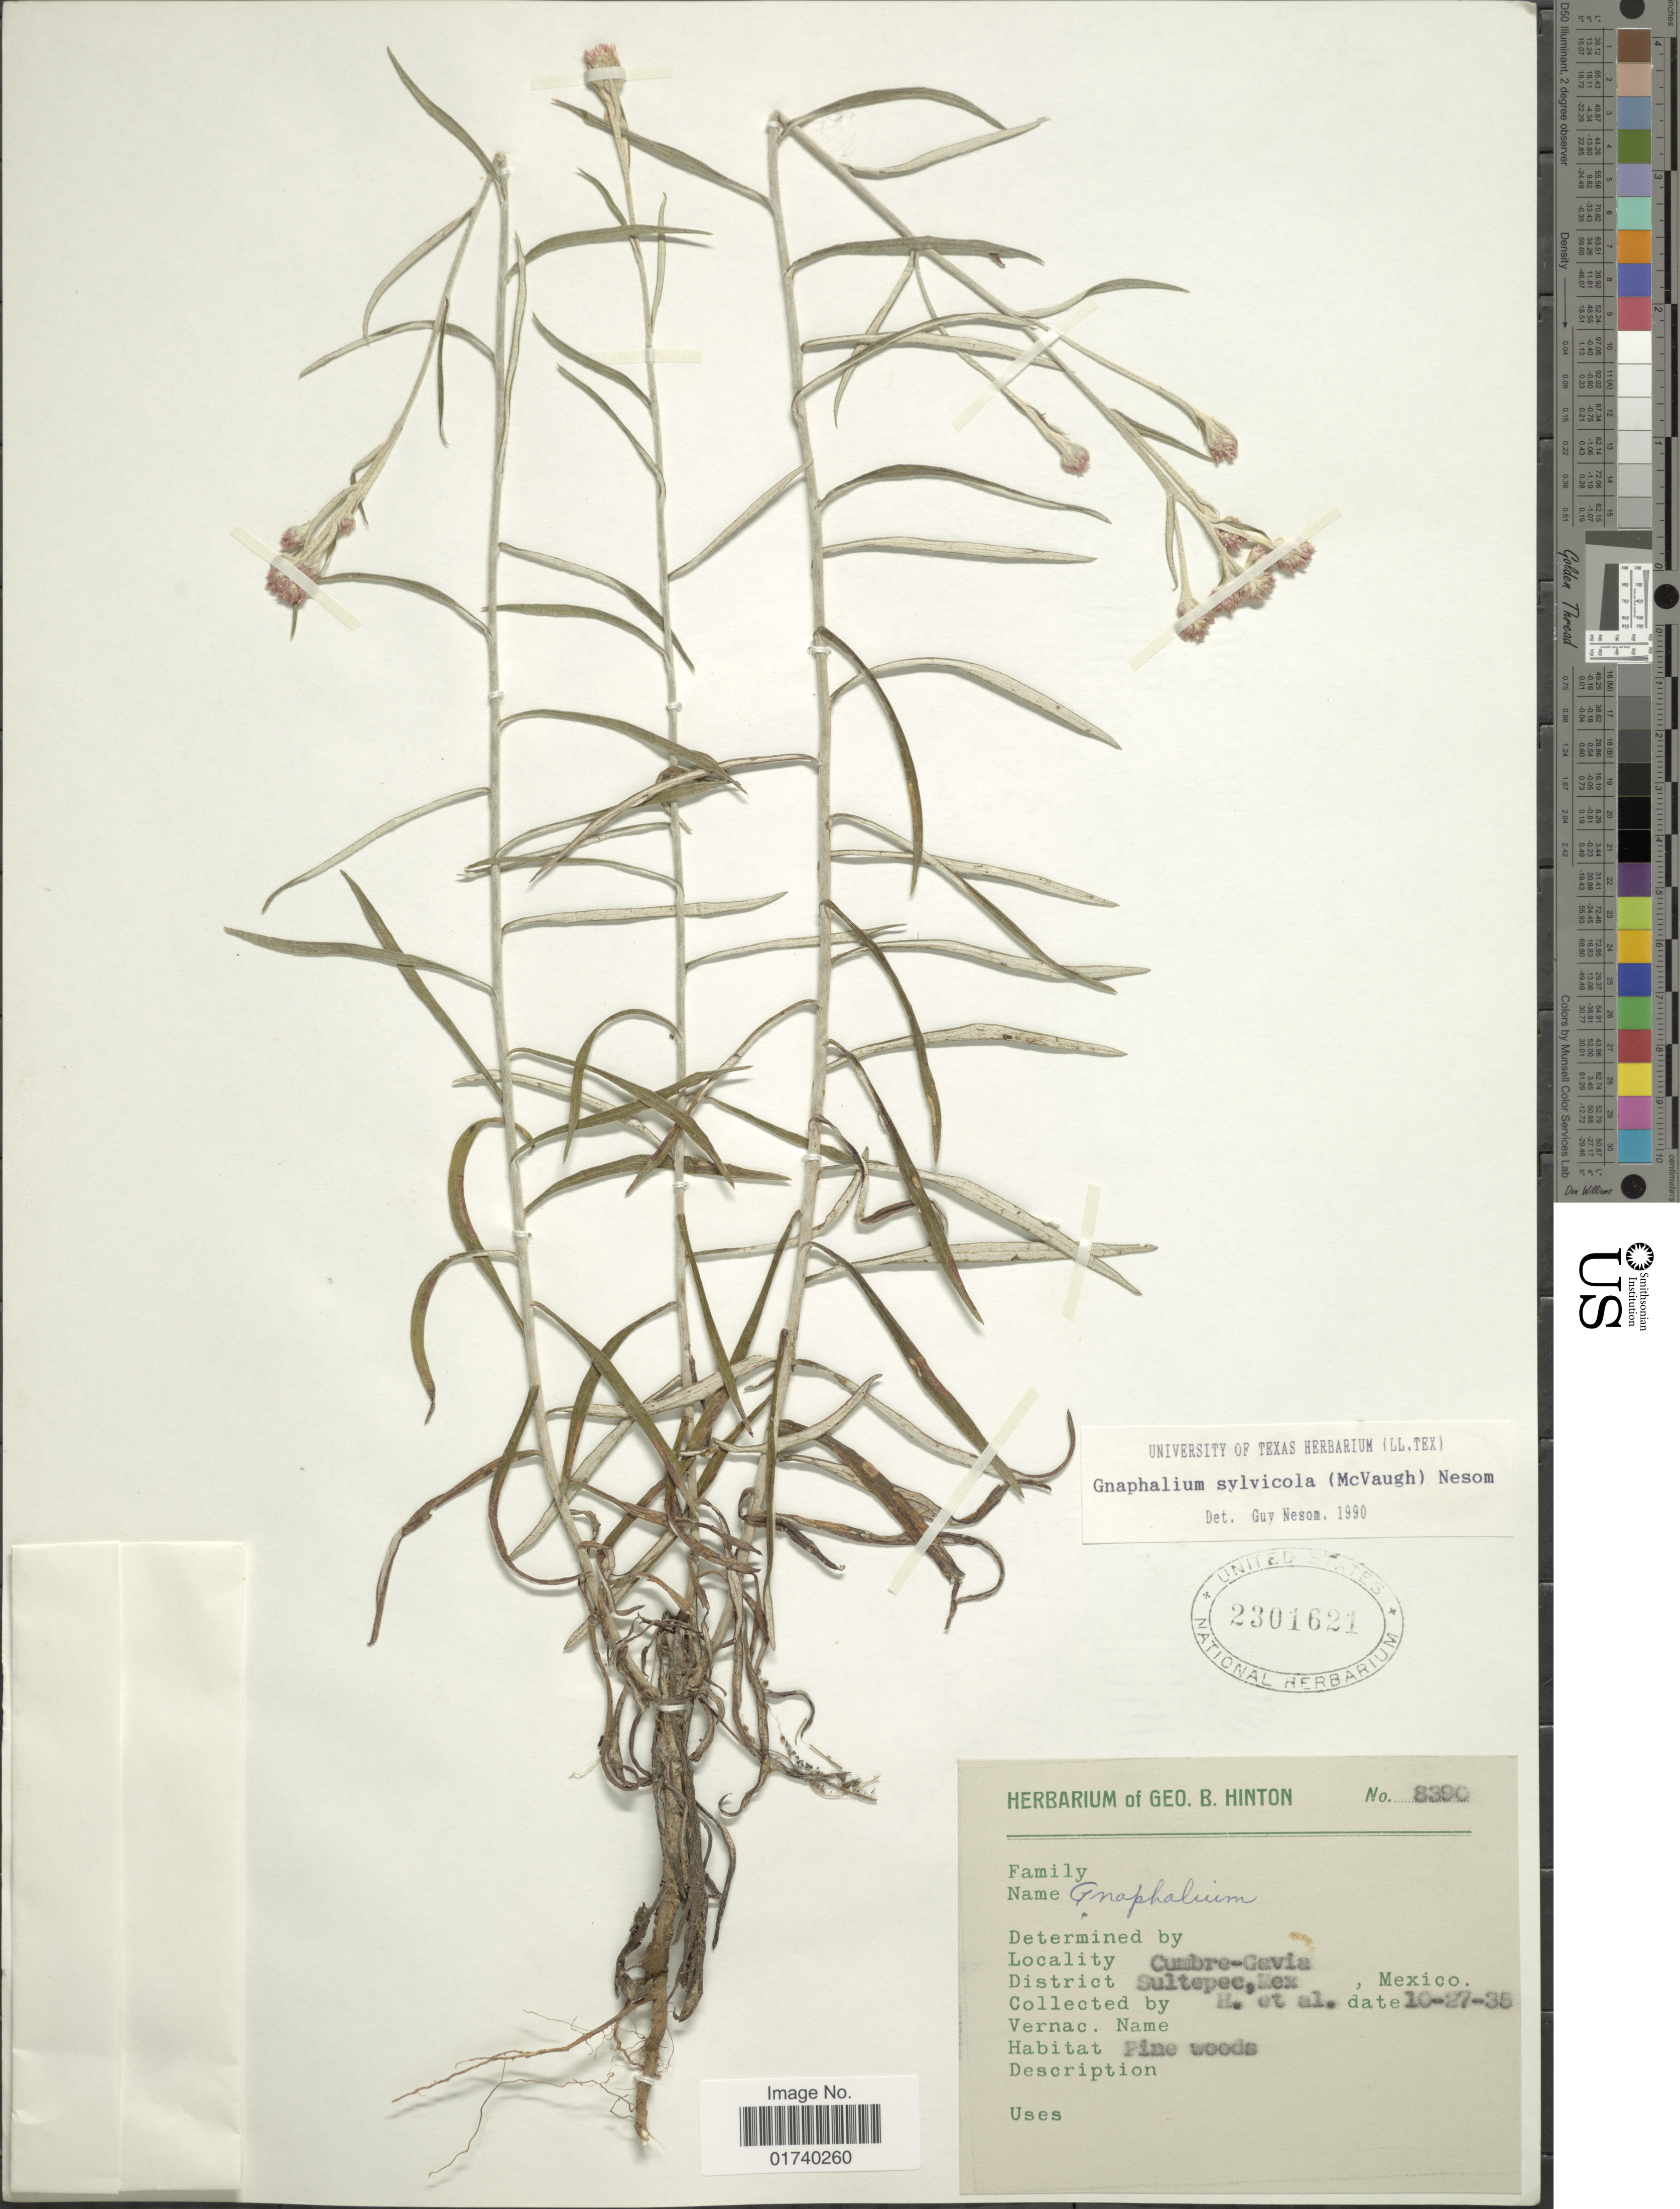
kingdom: Plantae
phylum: Tracheophyta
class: Magnoliopsida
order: Asterales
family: Asteraceae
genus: Pseudognaphalium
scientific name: Pseudognaphalium sylvicola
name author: (McVaugh) G.L. Nesom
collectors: G. B. Hinton & et al.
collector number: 8390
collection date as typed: Transcribed d/m/y: 27/10/35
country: Mexico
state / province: México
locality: Sultepec. mex.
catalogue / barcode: US 2301621